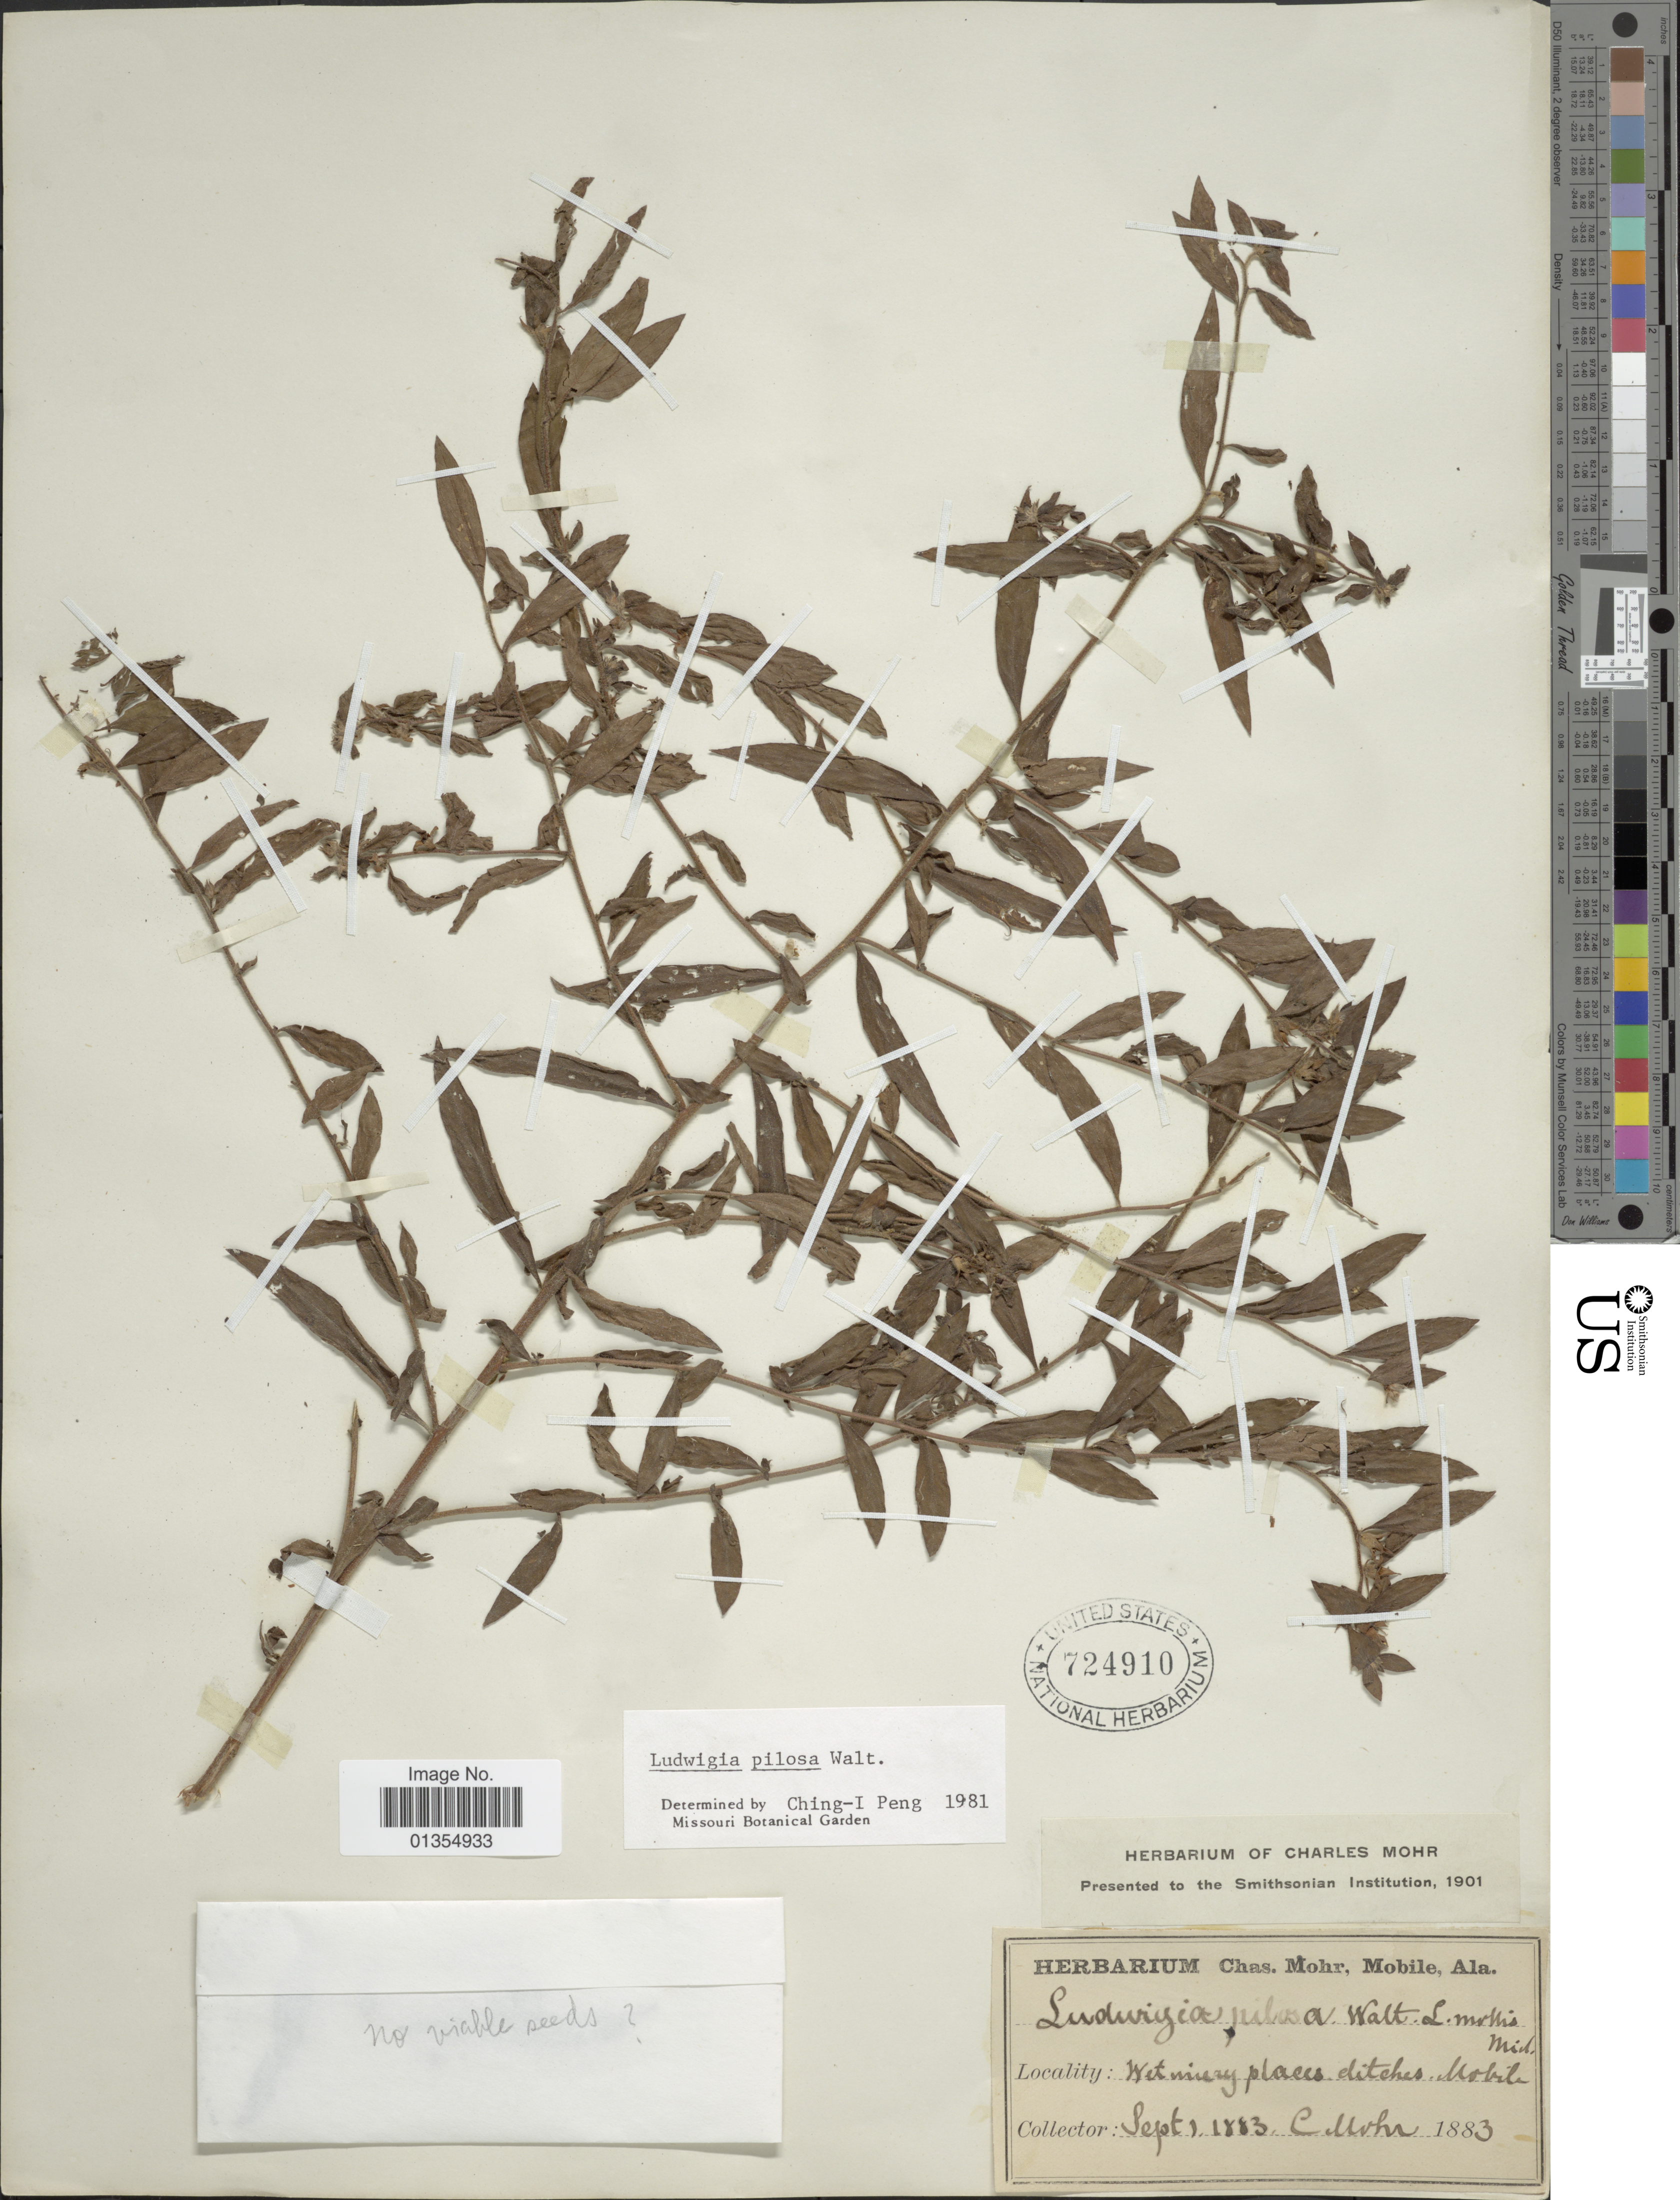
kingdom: Plantae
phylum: Tracheophyta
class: Magnoliopsida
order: Myrtales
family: Onagraceae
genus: Ludwigia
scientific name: Ludwigia pilosa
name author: Walter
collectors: C. T. Mohr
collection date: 1883-09-01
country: United States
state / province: Alabama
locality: Mobile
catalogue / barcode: US 724910